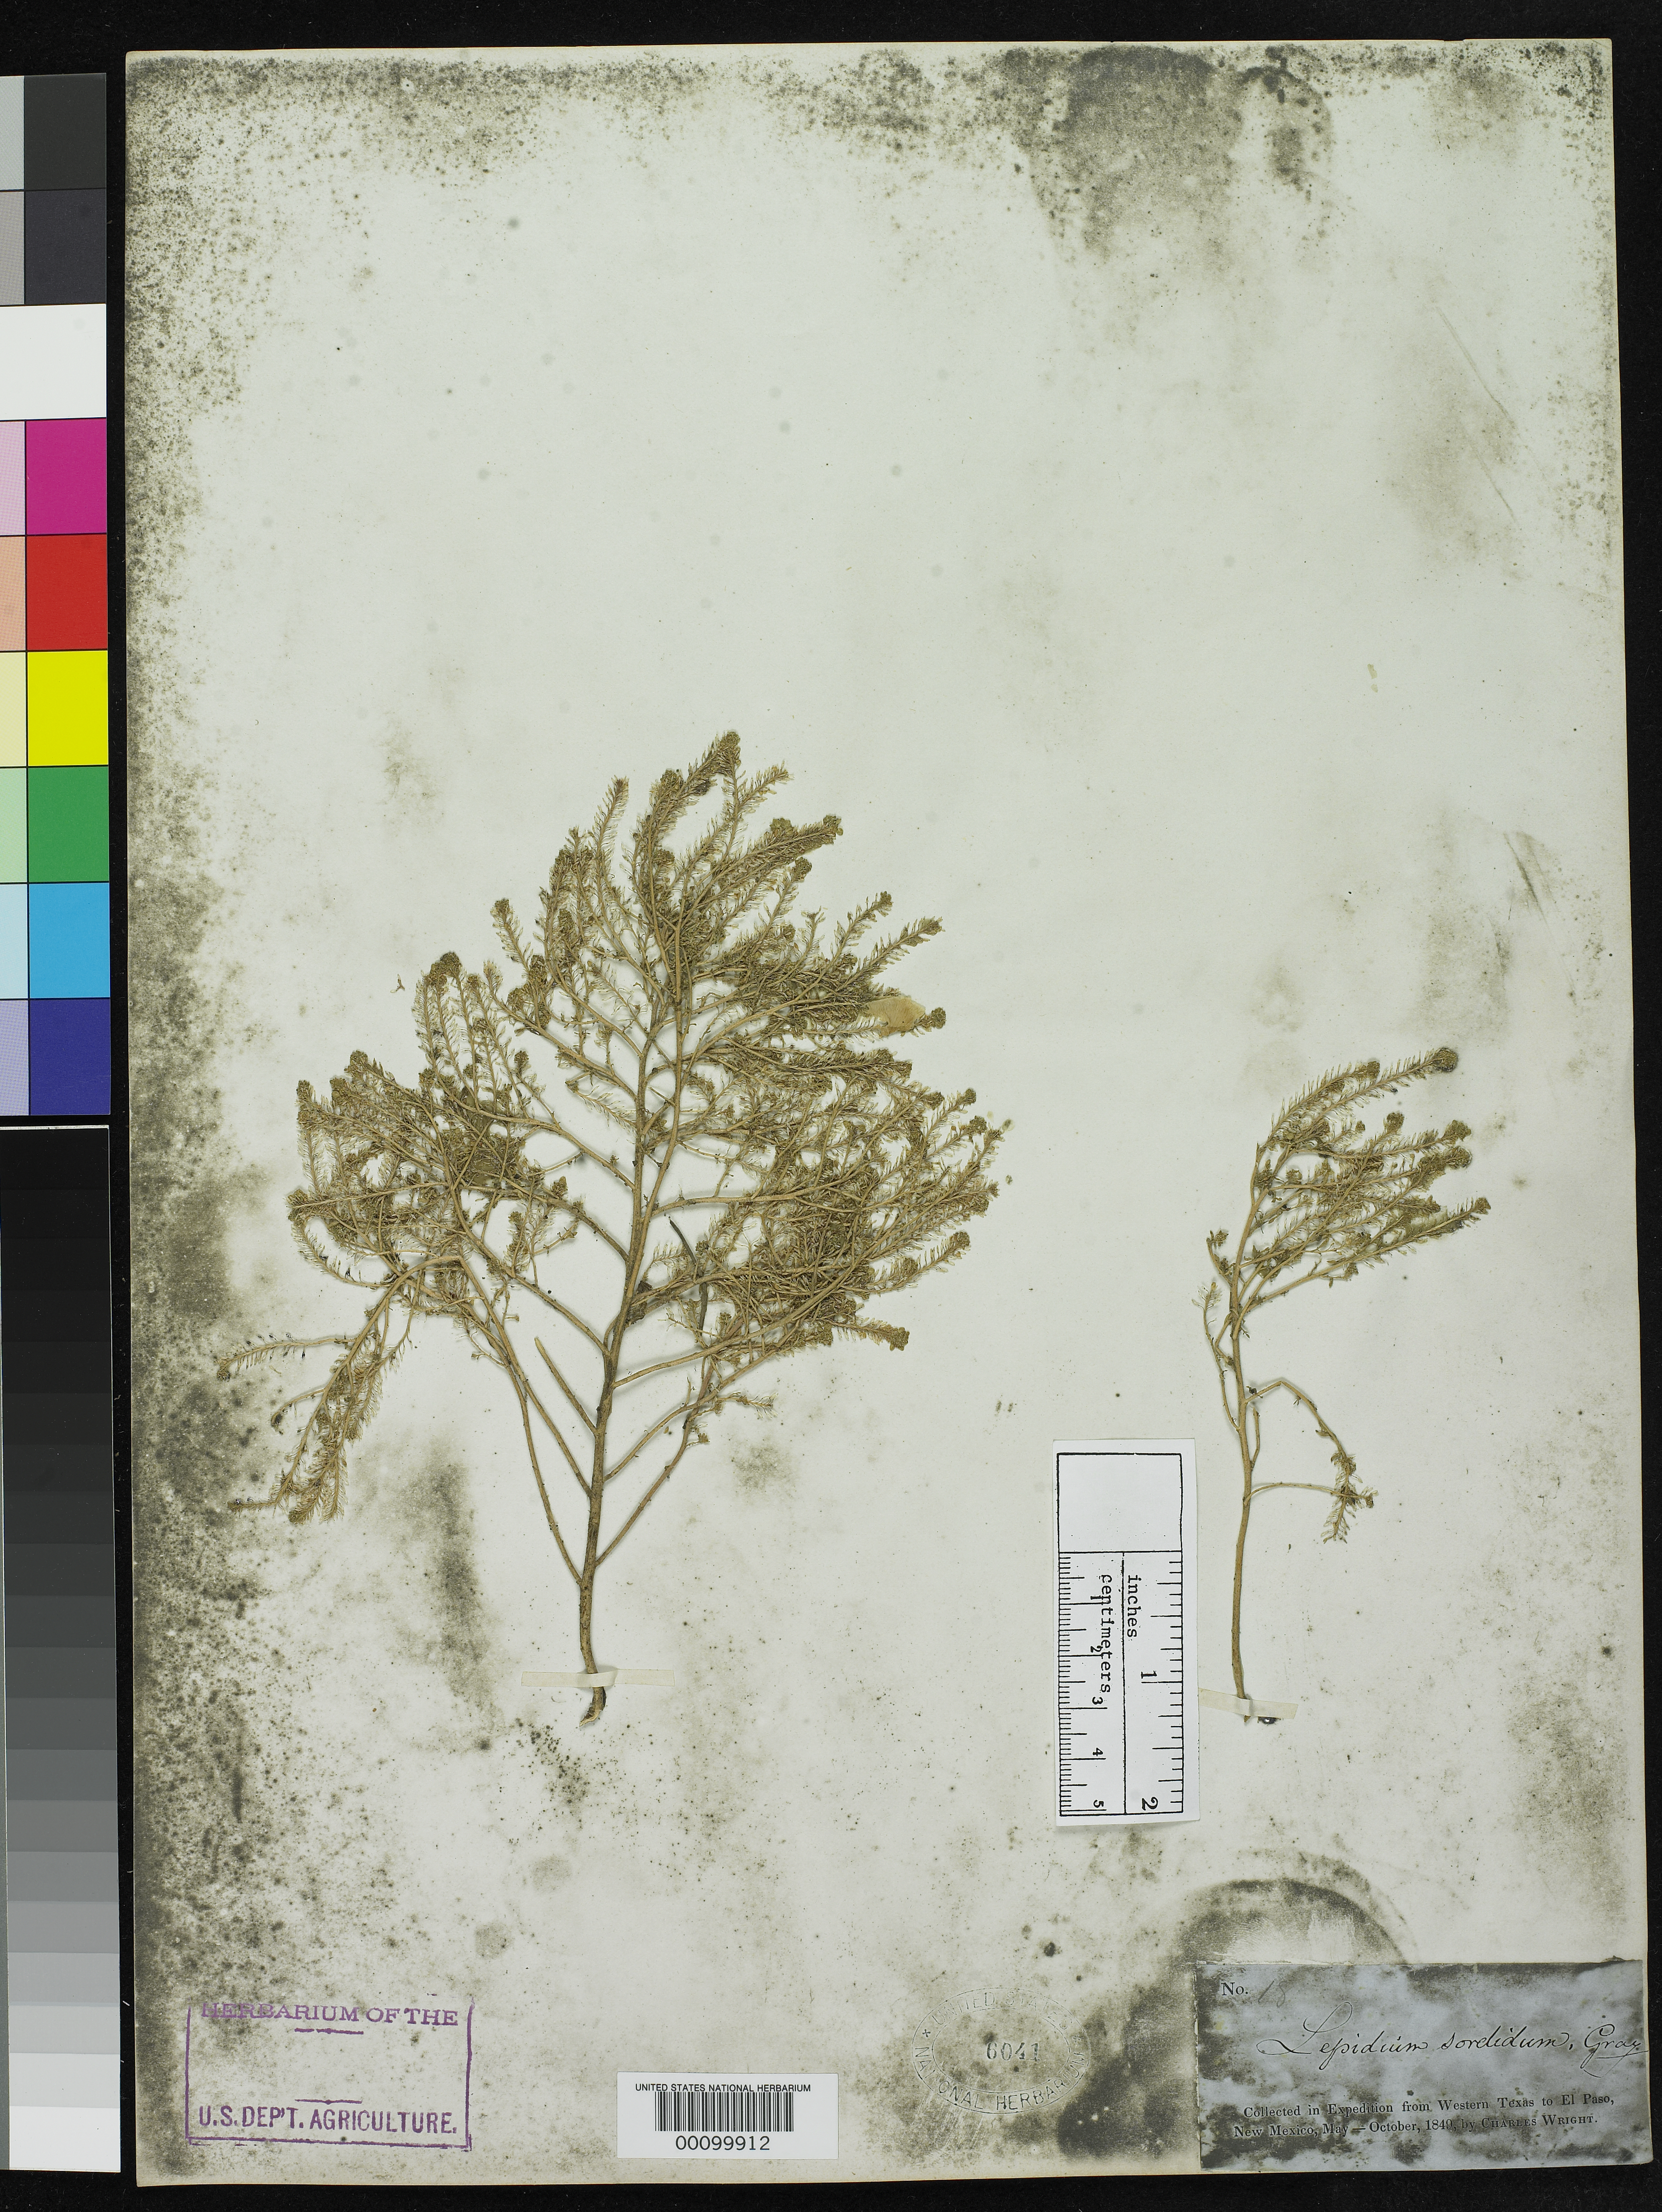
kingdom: Plantae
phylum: Tracheophyta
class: Magnoliopsida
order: Brassicales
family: Brassicaceae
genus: Lepidium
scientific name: Lepidium sordidum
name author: A. Gray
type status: Type Collection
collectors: C. Wright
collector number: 18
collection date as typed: Aug 1849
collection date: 1849-08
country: United States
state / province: Texas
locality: Mountain Valley E of Rio Grande Delnorte.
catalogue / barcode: US 6041